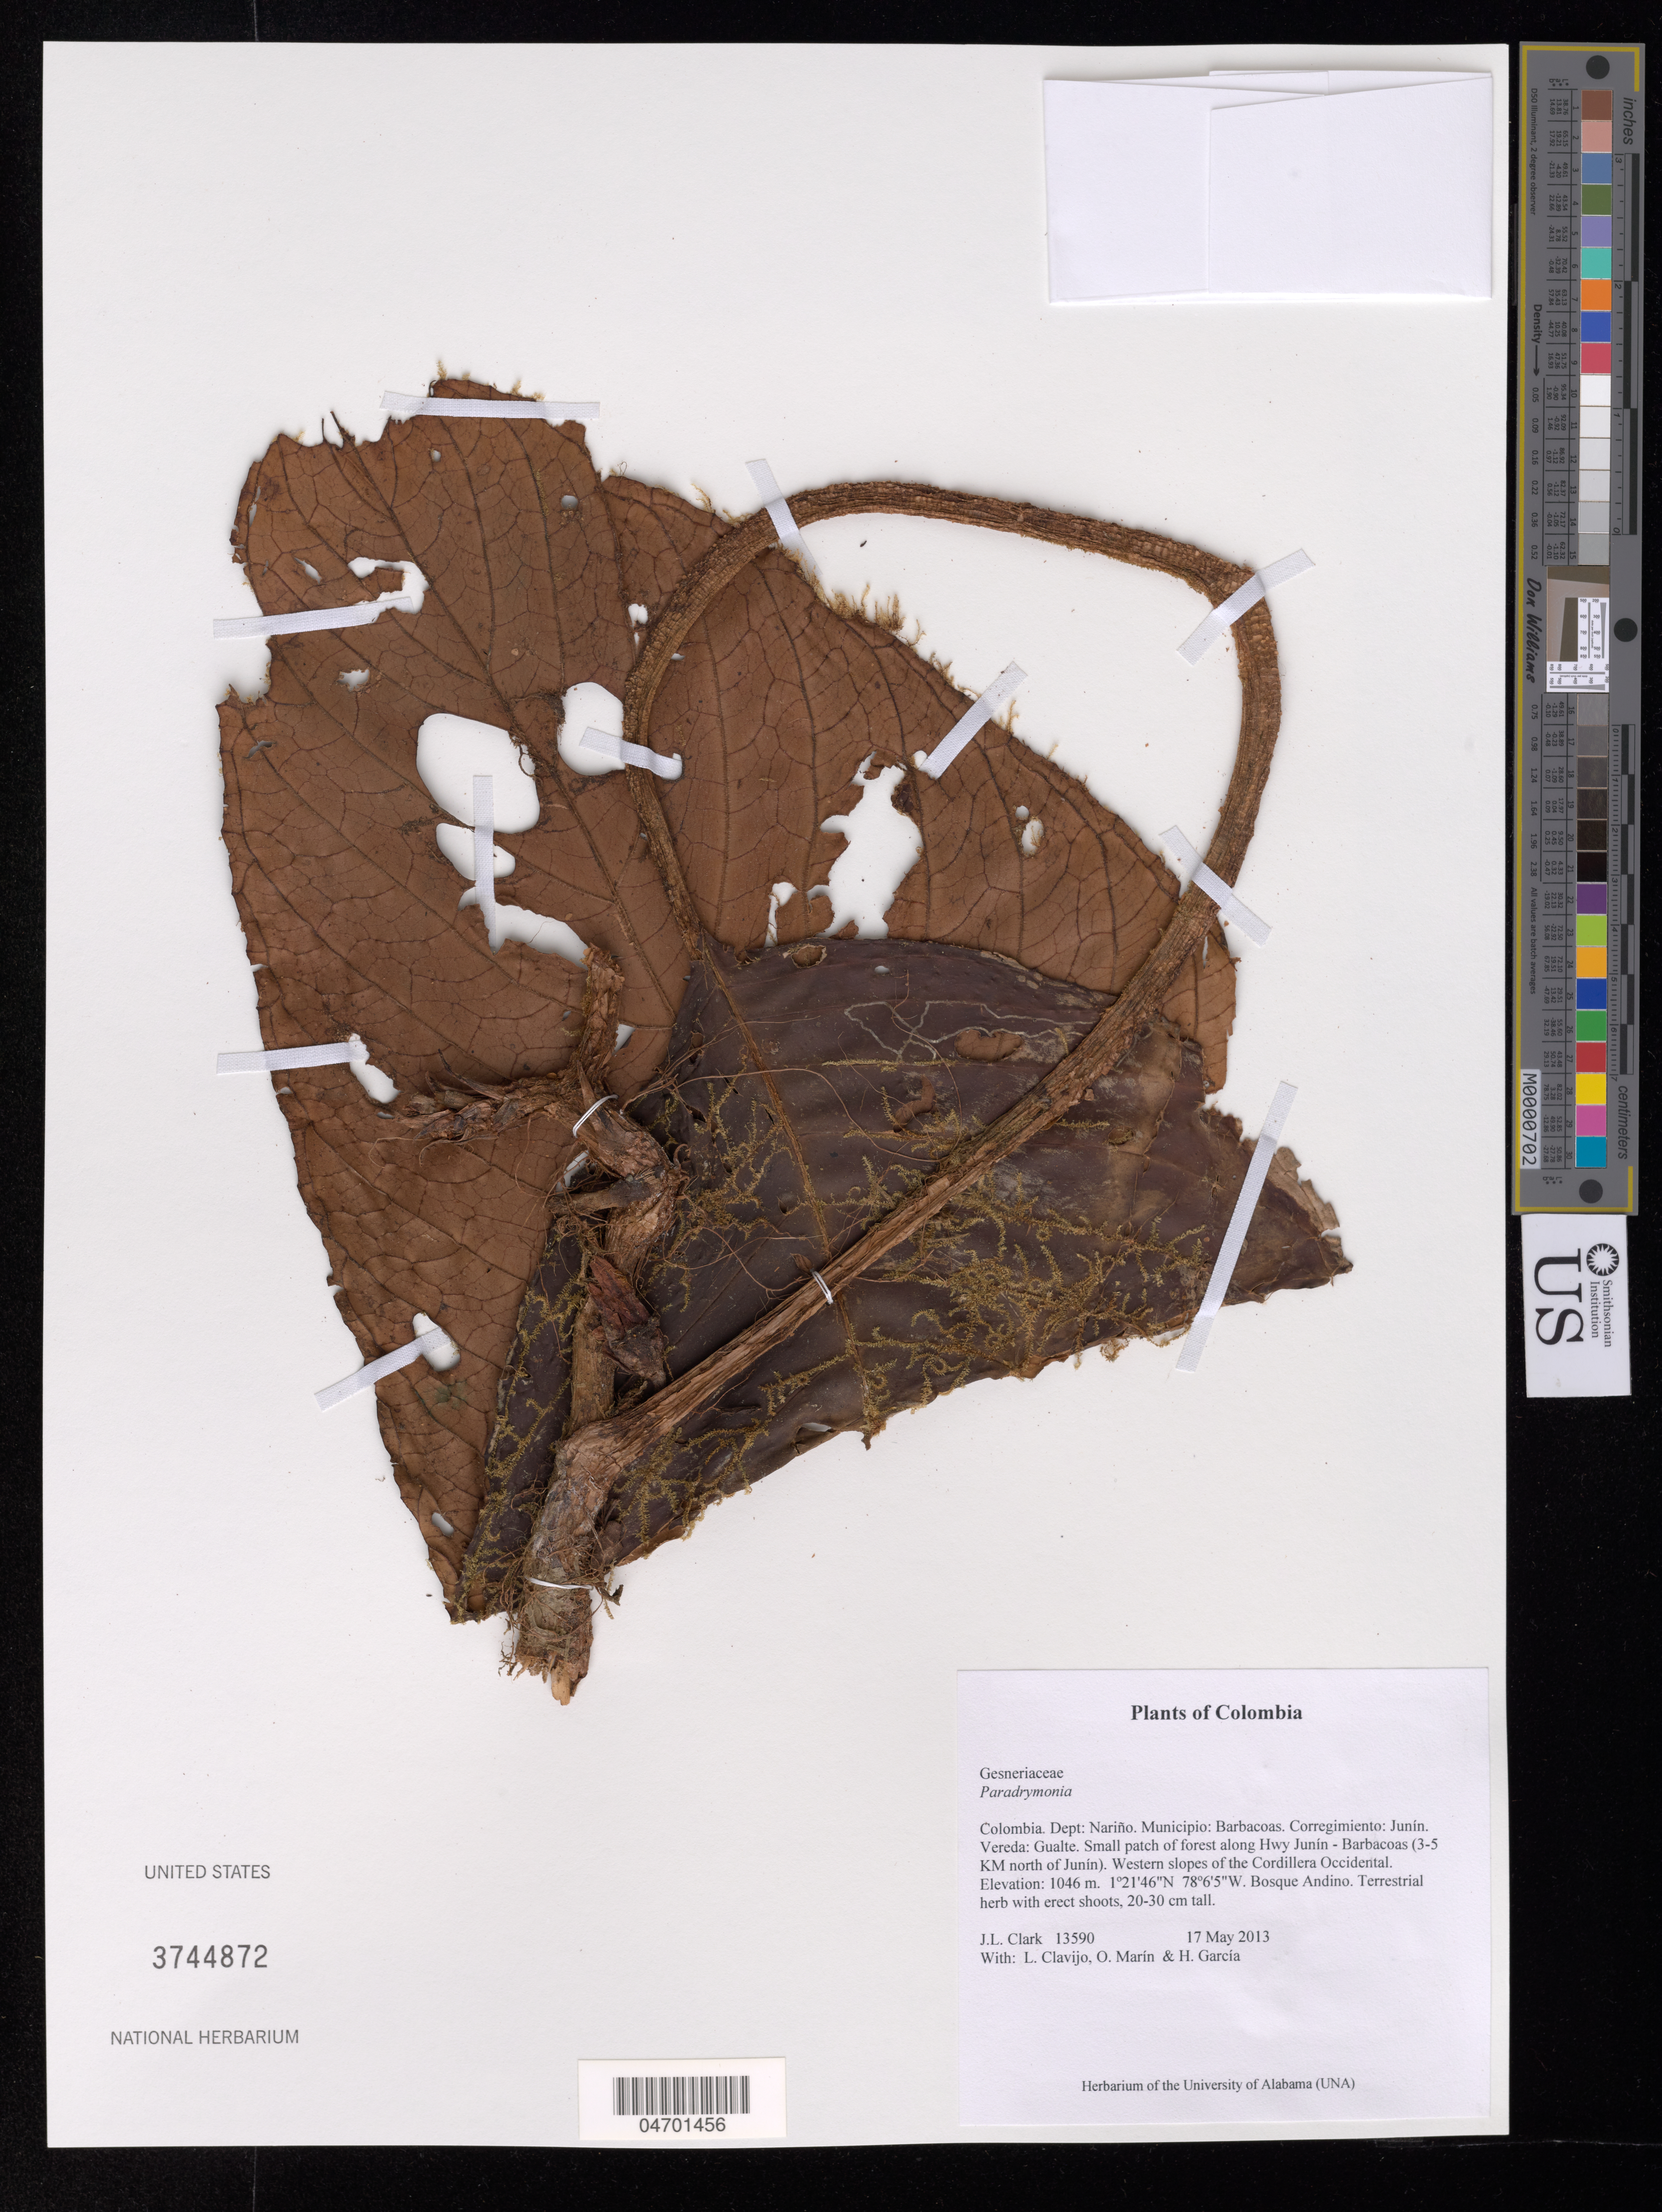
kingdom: Plantae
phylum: Tracheophyta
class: Magnoliopsida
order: Lamiales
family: Gesneriaceae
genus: Paradrymonia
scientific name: Paradrymonia sp.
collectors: J. L. Clark, L. Clavijo, J. Howieson & H. Garcia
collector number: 13590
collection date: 2013-05-17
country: Colombia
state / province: Nariño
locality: Dept: Nariño. Municipio: Barbacoas. Corregimiento: Junín. Vereda: Gualte. Small patch of forest along Hwy Junín - Barbacoas (3-5 KM north of Junín). Western slopes of the Cordillera Occidental.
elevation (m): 1046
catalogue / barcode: US 3744872